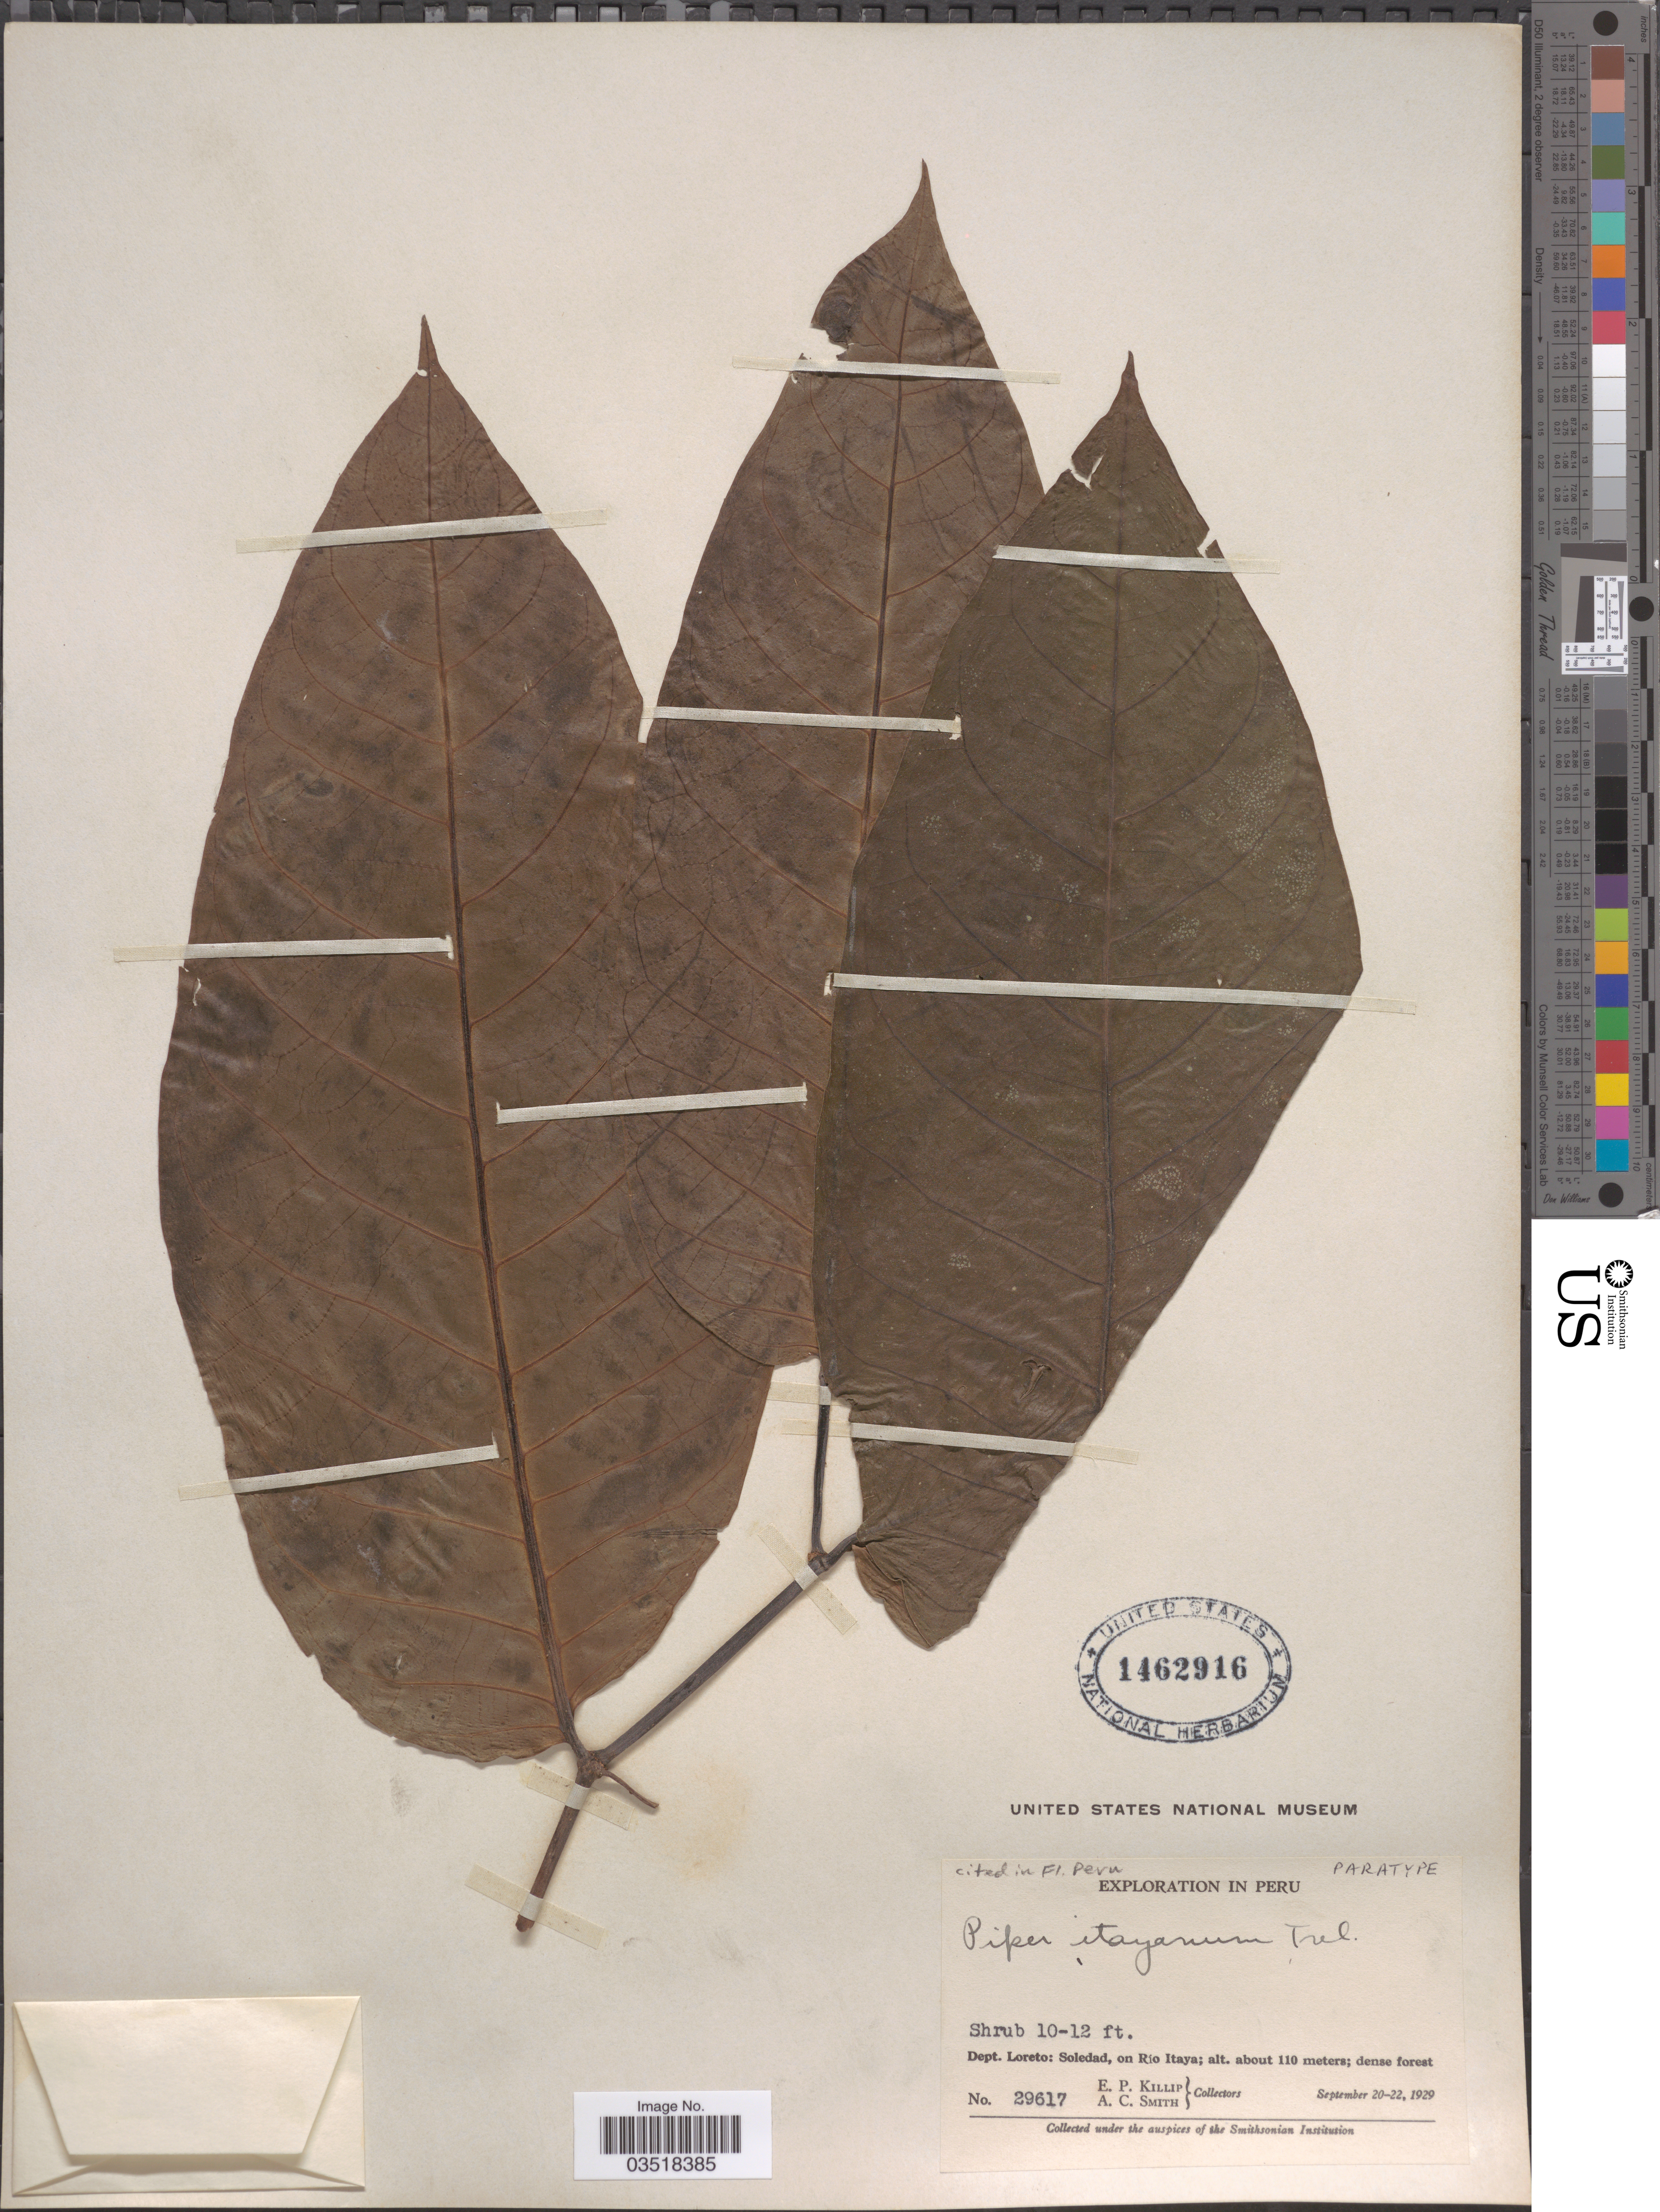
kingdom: Plantae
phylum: Tracheophyta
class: Magnoliopsida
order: Piperales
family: Piperaceae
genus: Piper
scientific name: Piper itayanum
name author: Trel.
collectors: E. P. Killip & A. C. Smith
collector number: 29617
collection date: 1929-09-20/1929-09-22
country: Peru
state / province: Loreto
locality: Dept. Loreto: Soledad, on Río Itaya.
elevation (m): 110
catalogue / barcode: US 1462916